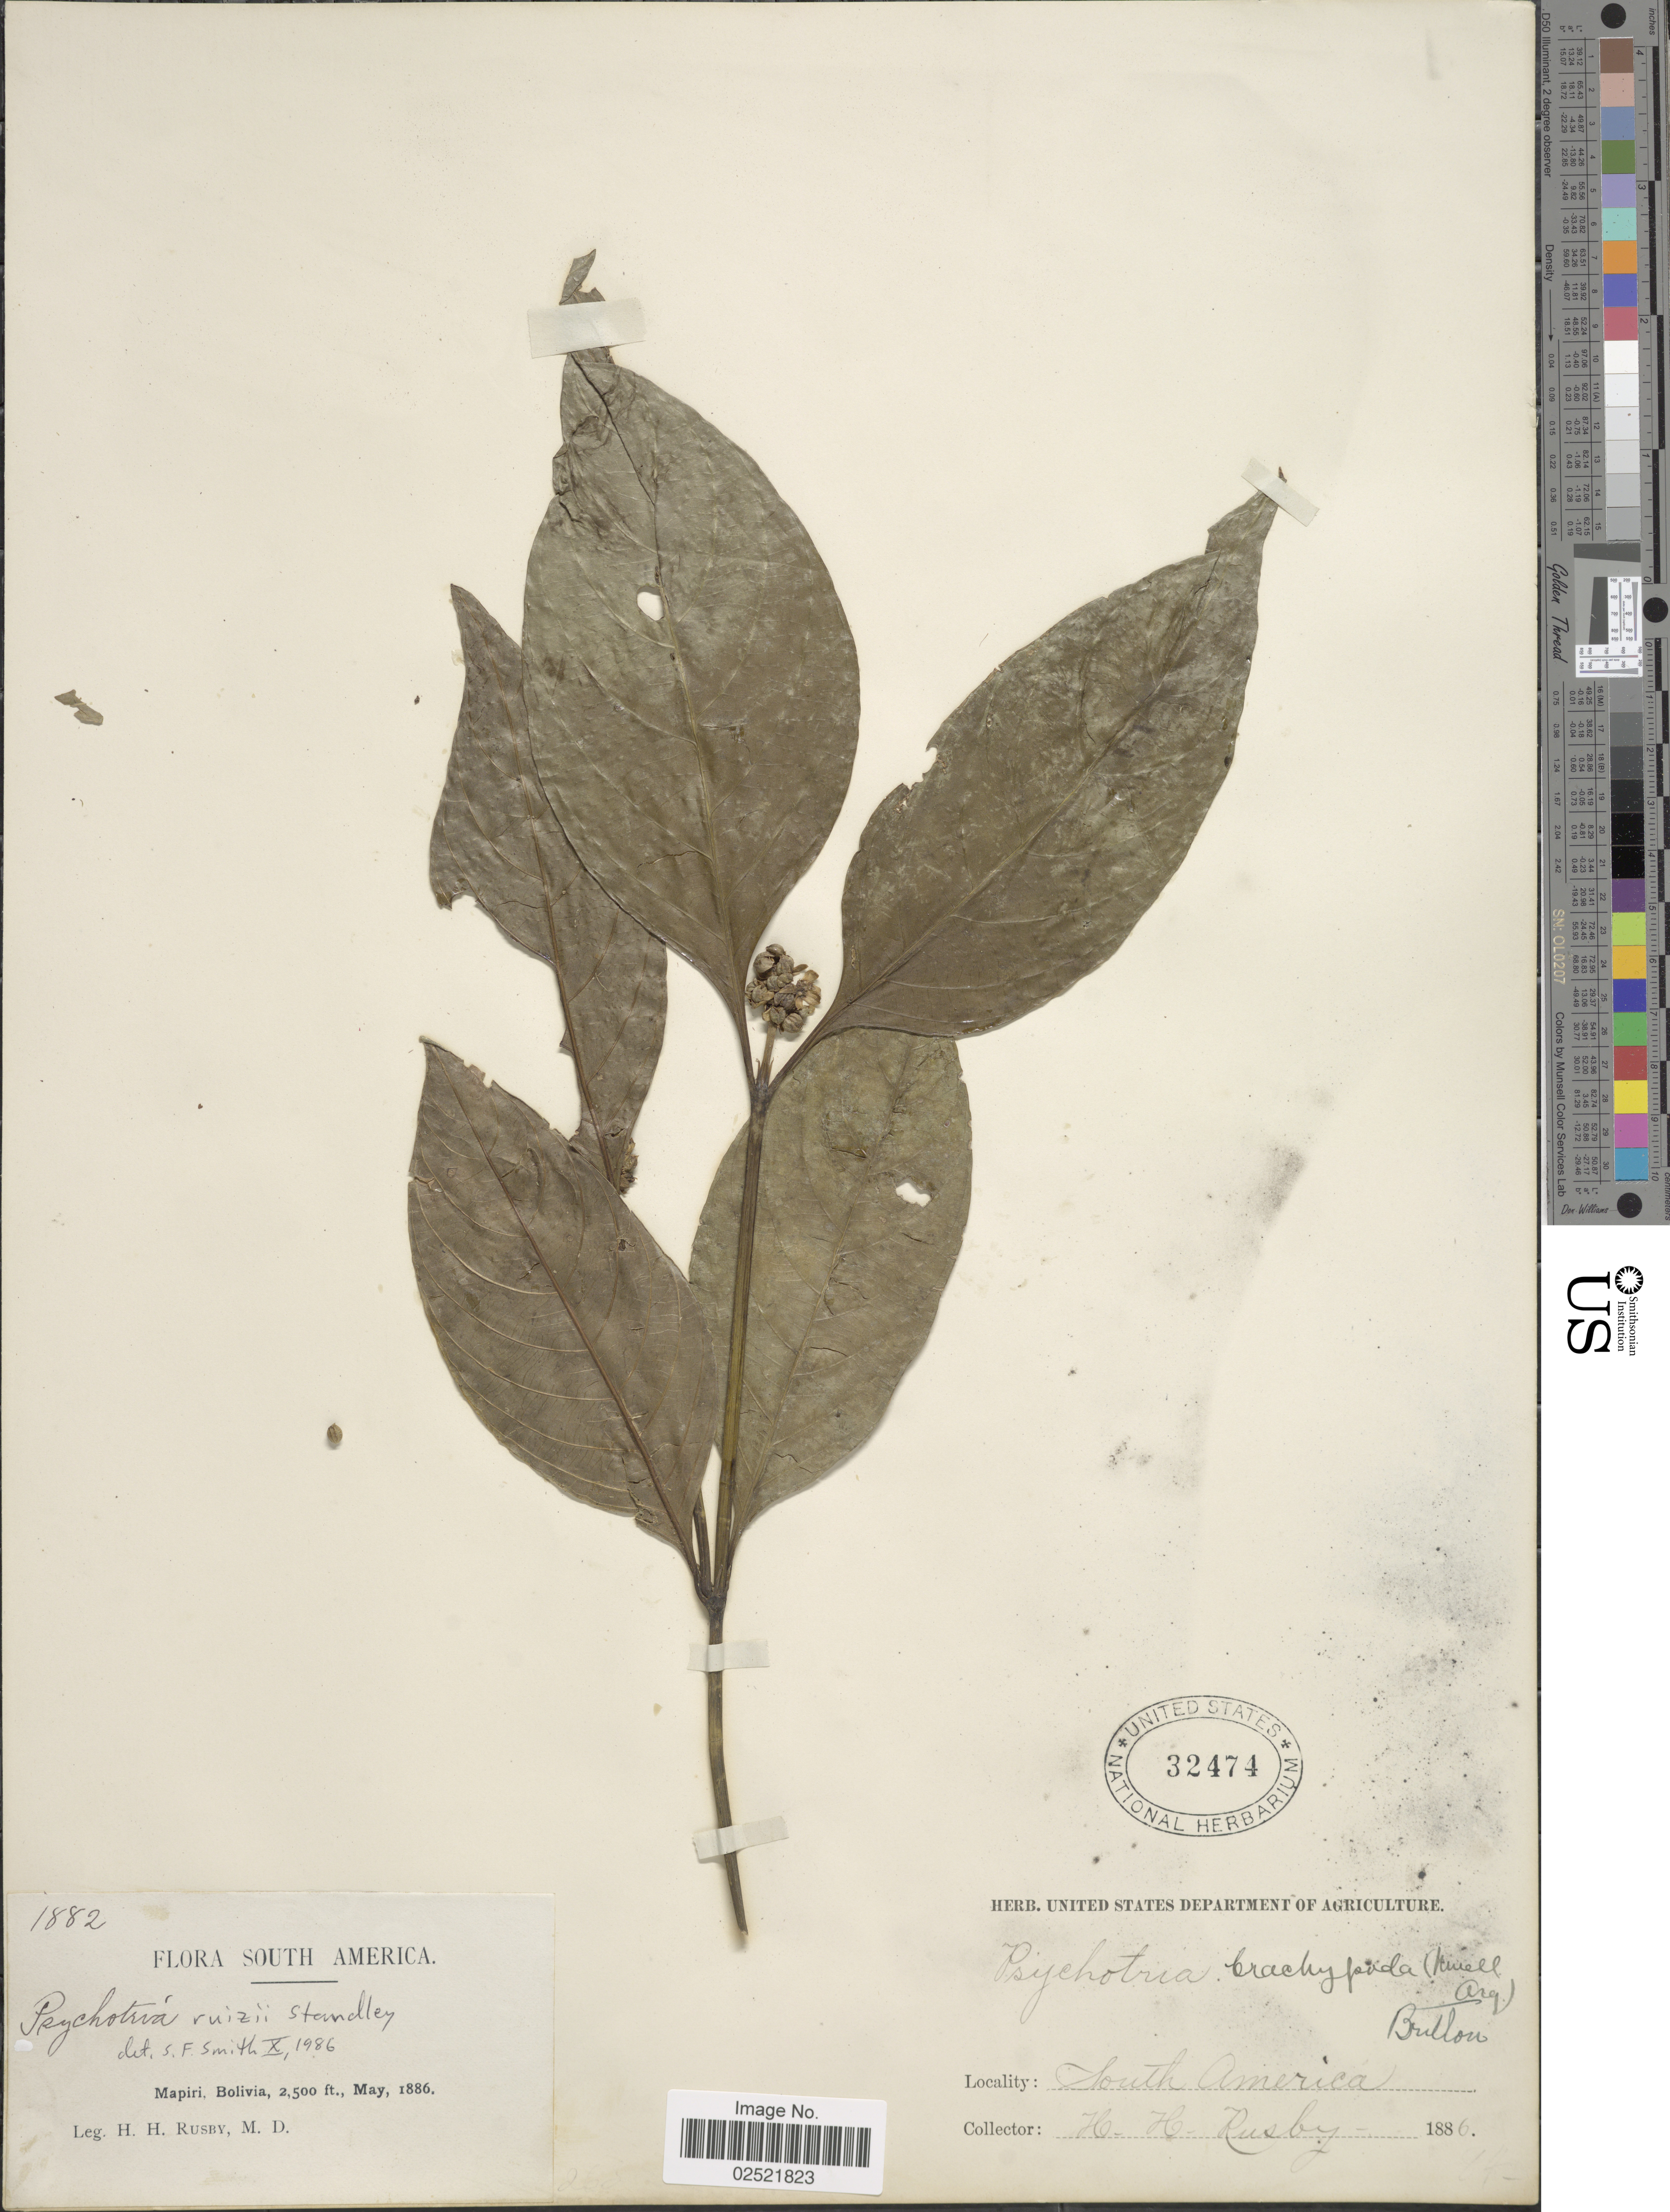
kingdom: Plantae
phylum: Tracheophyta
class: Magnoliopsida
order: Gentianales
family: Rubiaceae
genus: Psychotria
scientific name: Psychotria ruizii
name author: Standl.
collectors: H. H. Rusby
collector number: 1882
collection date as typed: May, 1886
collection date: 1886-05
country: Bolivia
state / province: La Páz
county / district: Larecaja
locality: Mapiri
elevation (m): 762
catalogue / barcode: US 32474